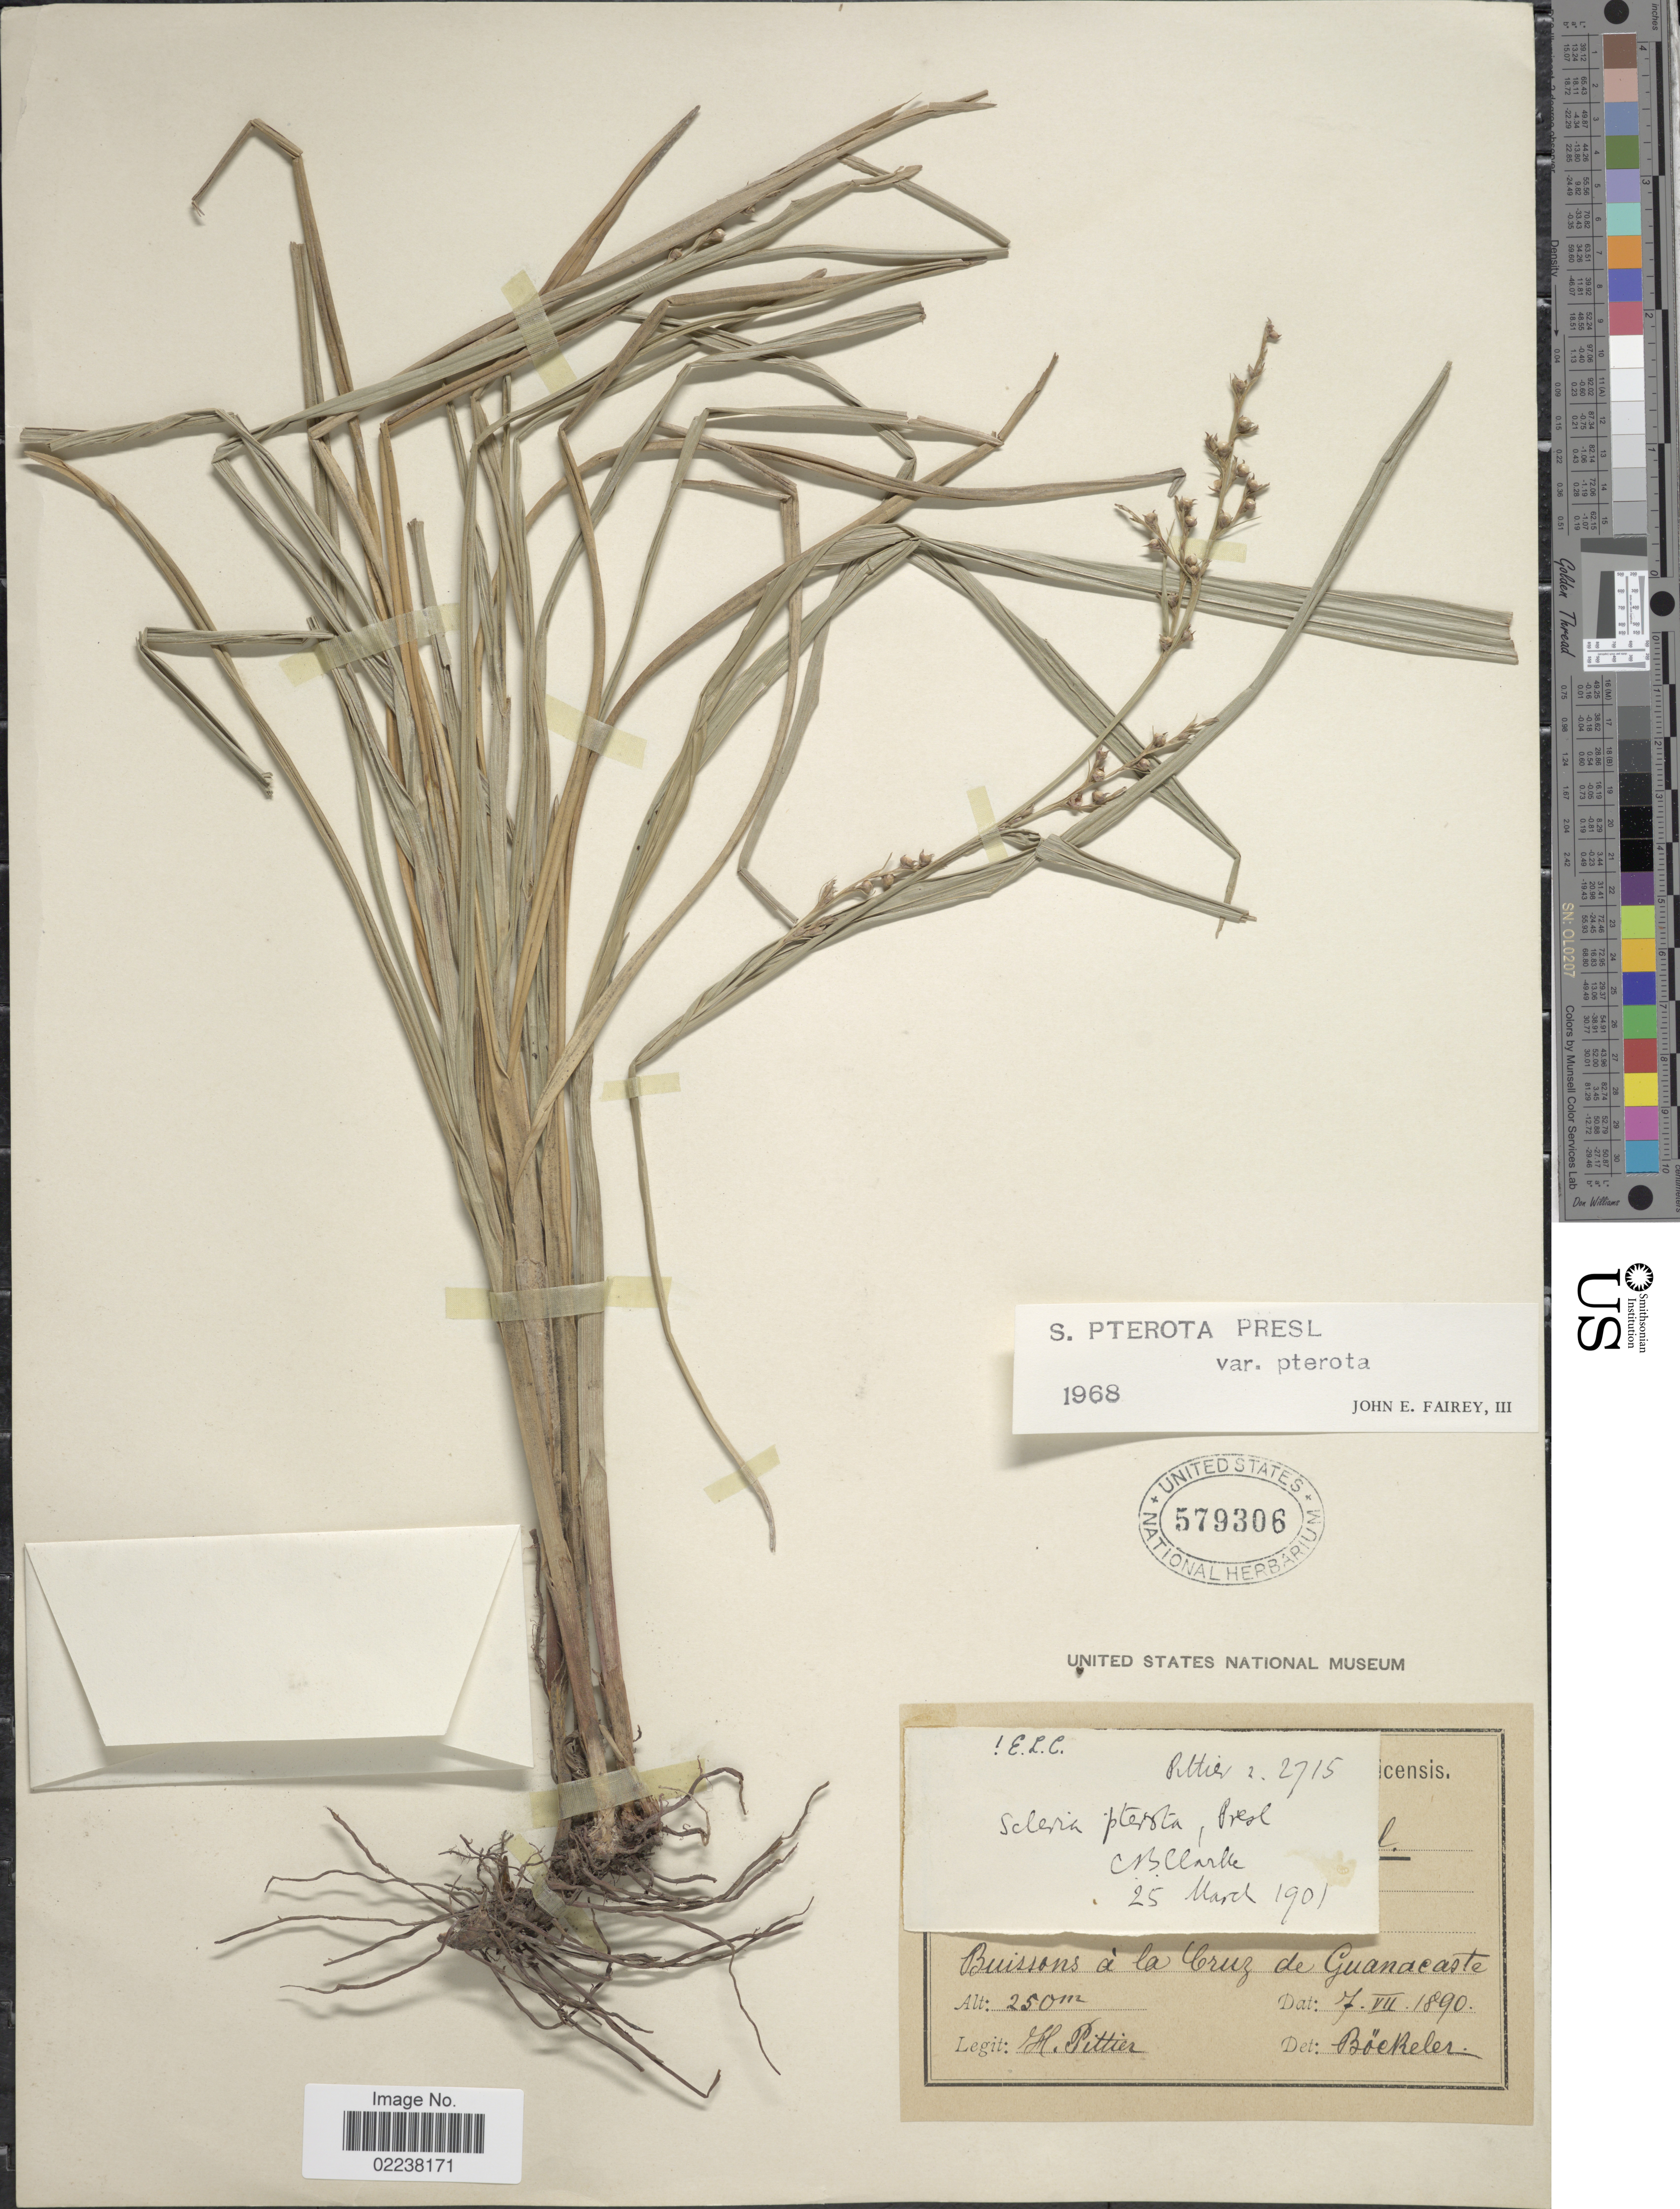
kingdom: Plantae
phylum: Tracheophyta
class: Liliopsida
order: Poales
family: Cyperaceae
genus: Scleria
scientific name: Scleria gaertneri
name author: Raddi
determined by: Strong, Mark T., (BOT), Smithsonian Institution - National Museum of Natural History (UNITED STATES)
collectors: H. F. Pittier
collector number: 2715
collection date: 1890-07-07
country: Costa Rica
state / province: Guanacaste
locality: Buissons al Cruz de Guanacaste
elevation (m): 250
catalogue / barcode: US 579306